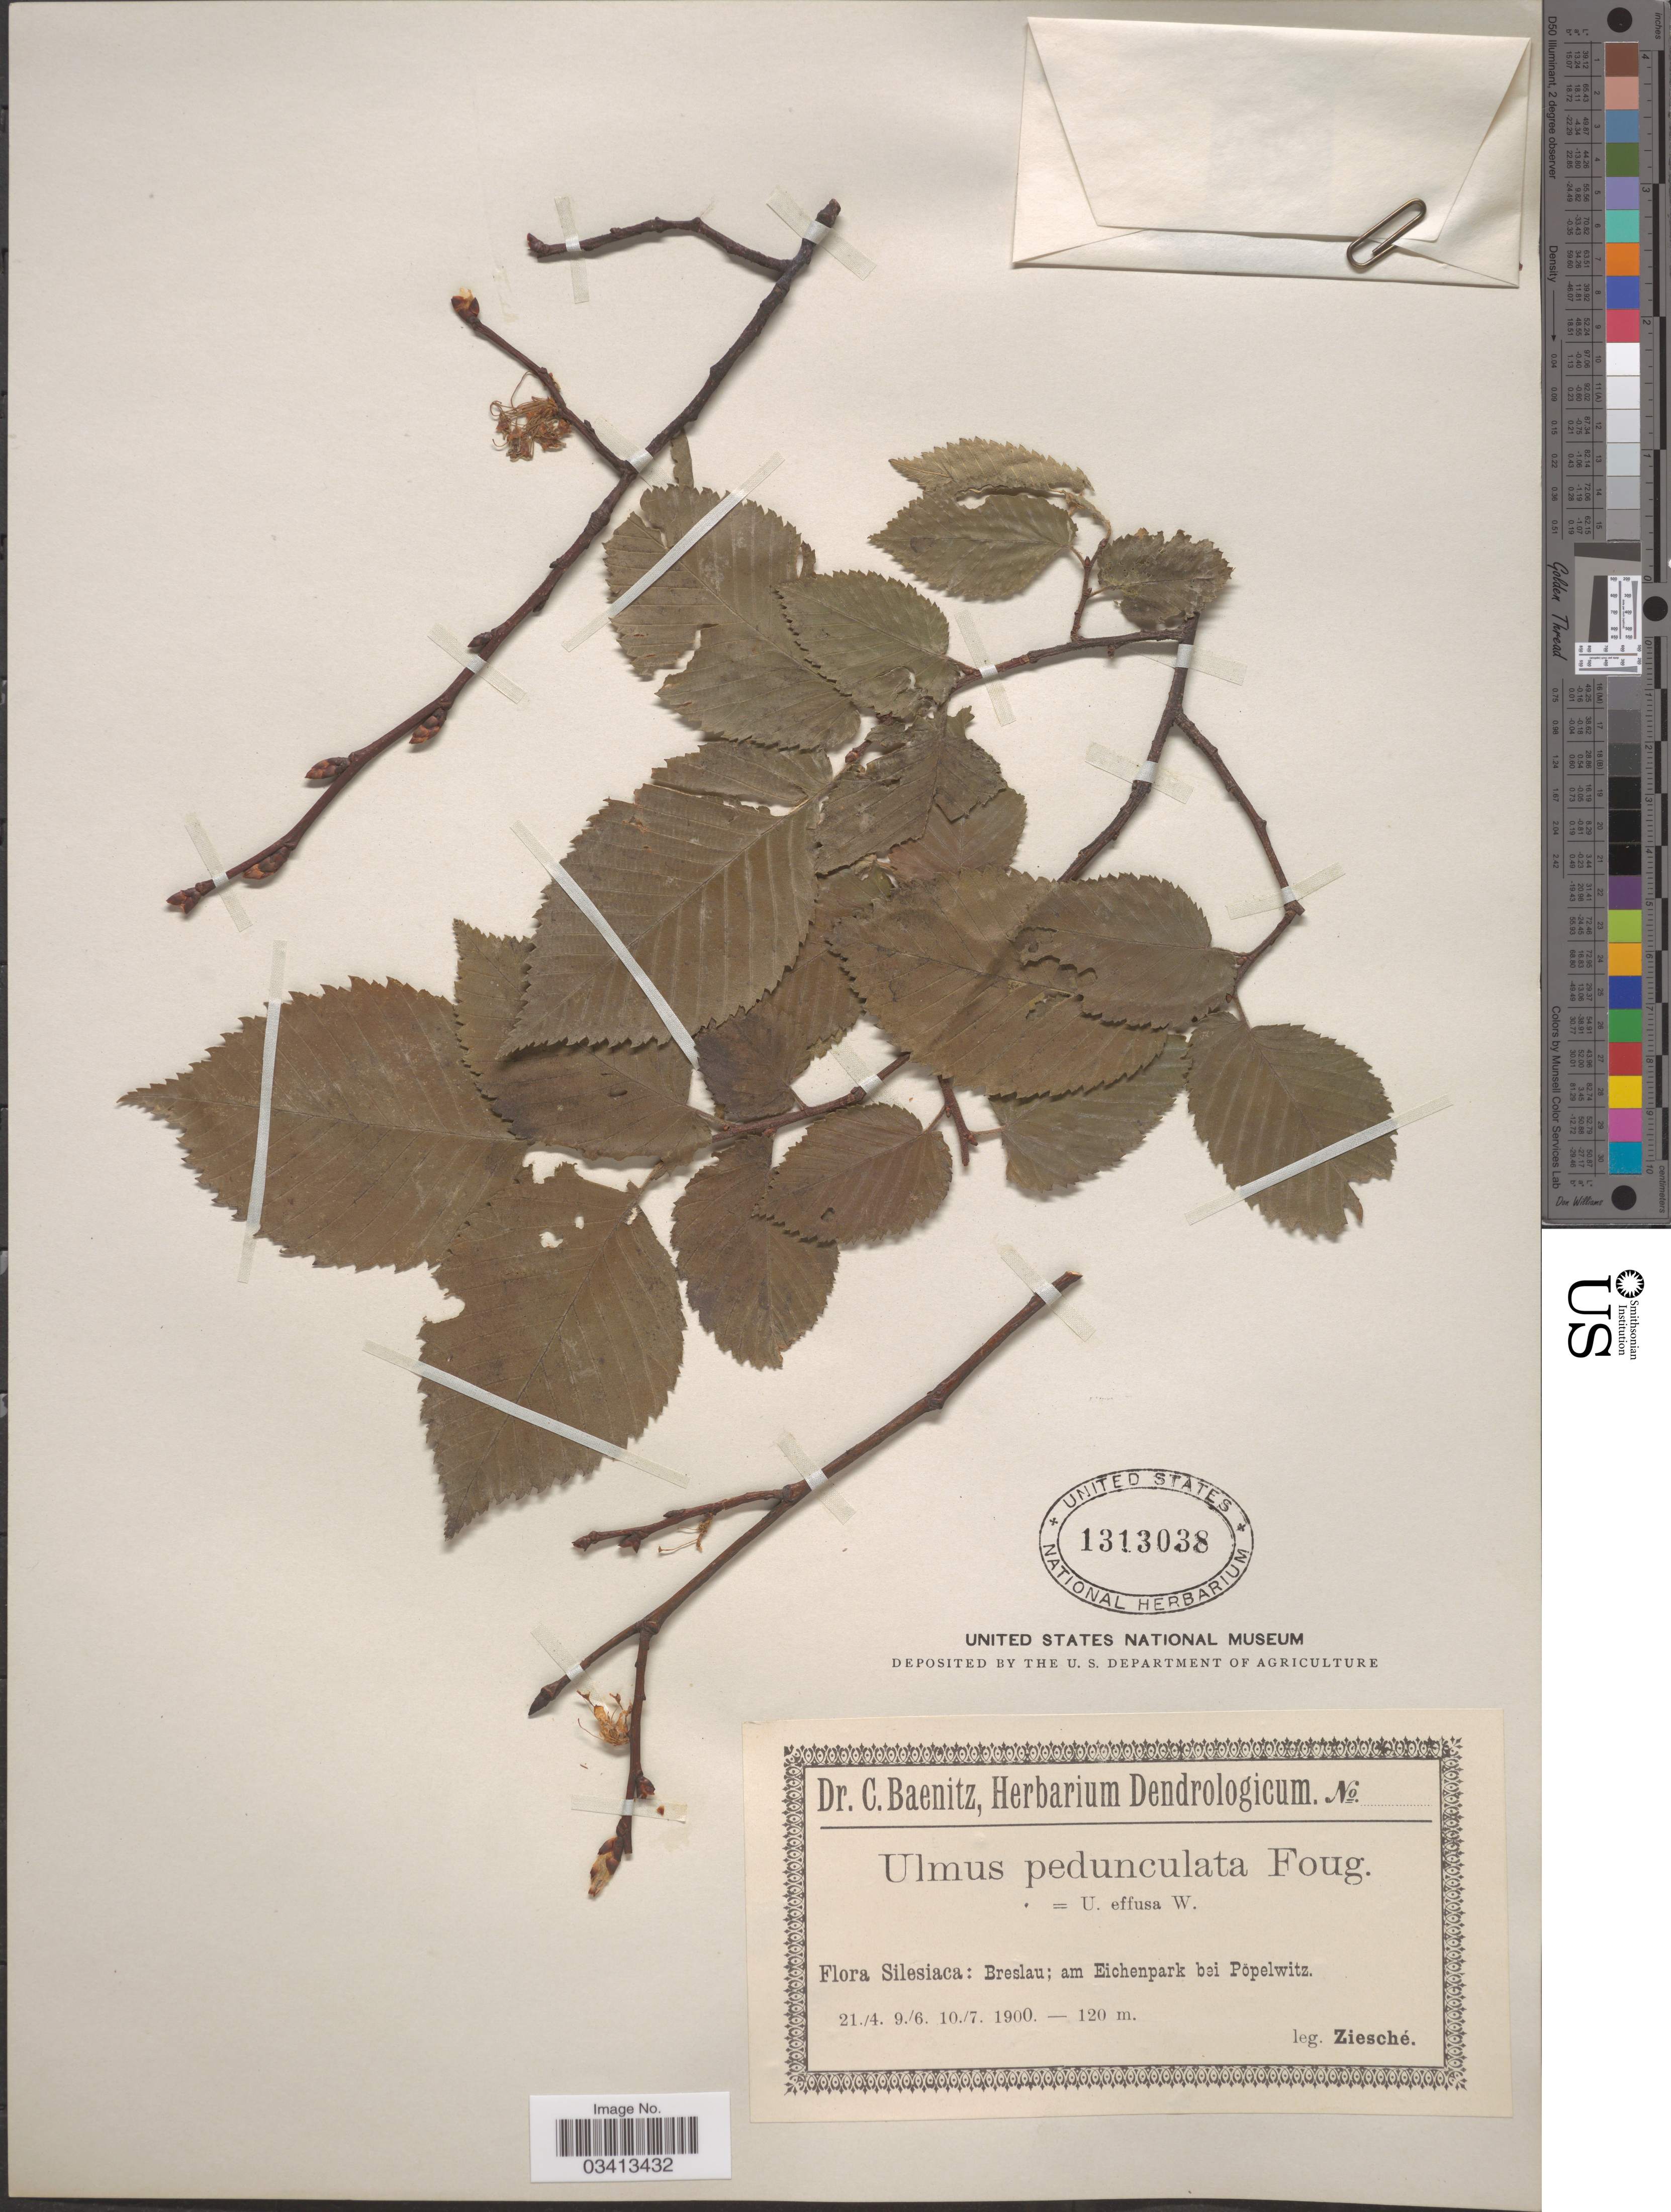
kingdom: Plantae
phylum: Tracheophyta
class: Magnoliopsida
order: Rosales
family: Ulmaceae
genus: Ulmus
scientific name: Ulmus pedunculata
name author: Foug.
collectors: Ziesché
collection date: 1900-04-21/1900-07-10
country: Poland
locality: Silesiaca: Breslau; am Eichenpark bei Pöpelwitz.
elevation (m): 120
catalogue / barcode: US 1313038